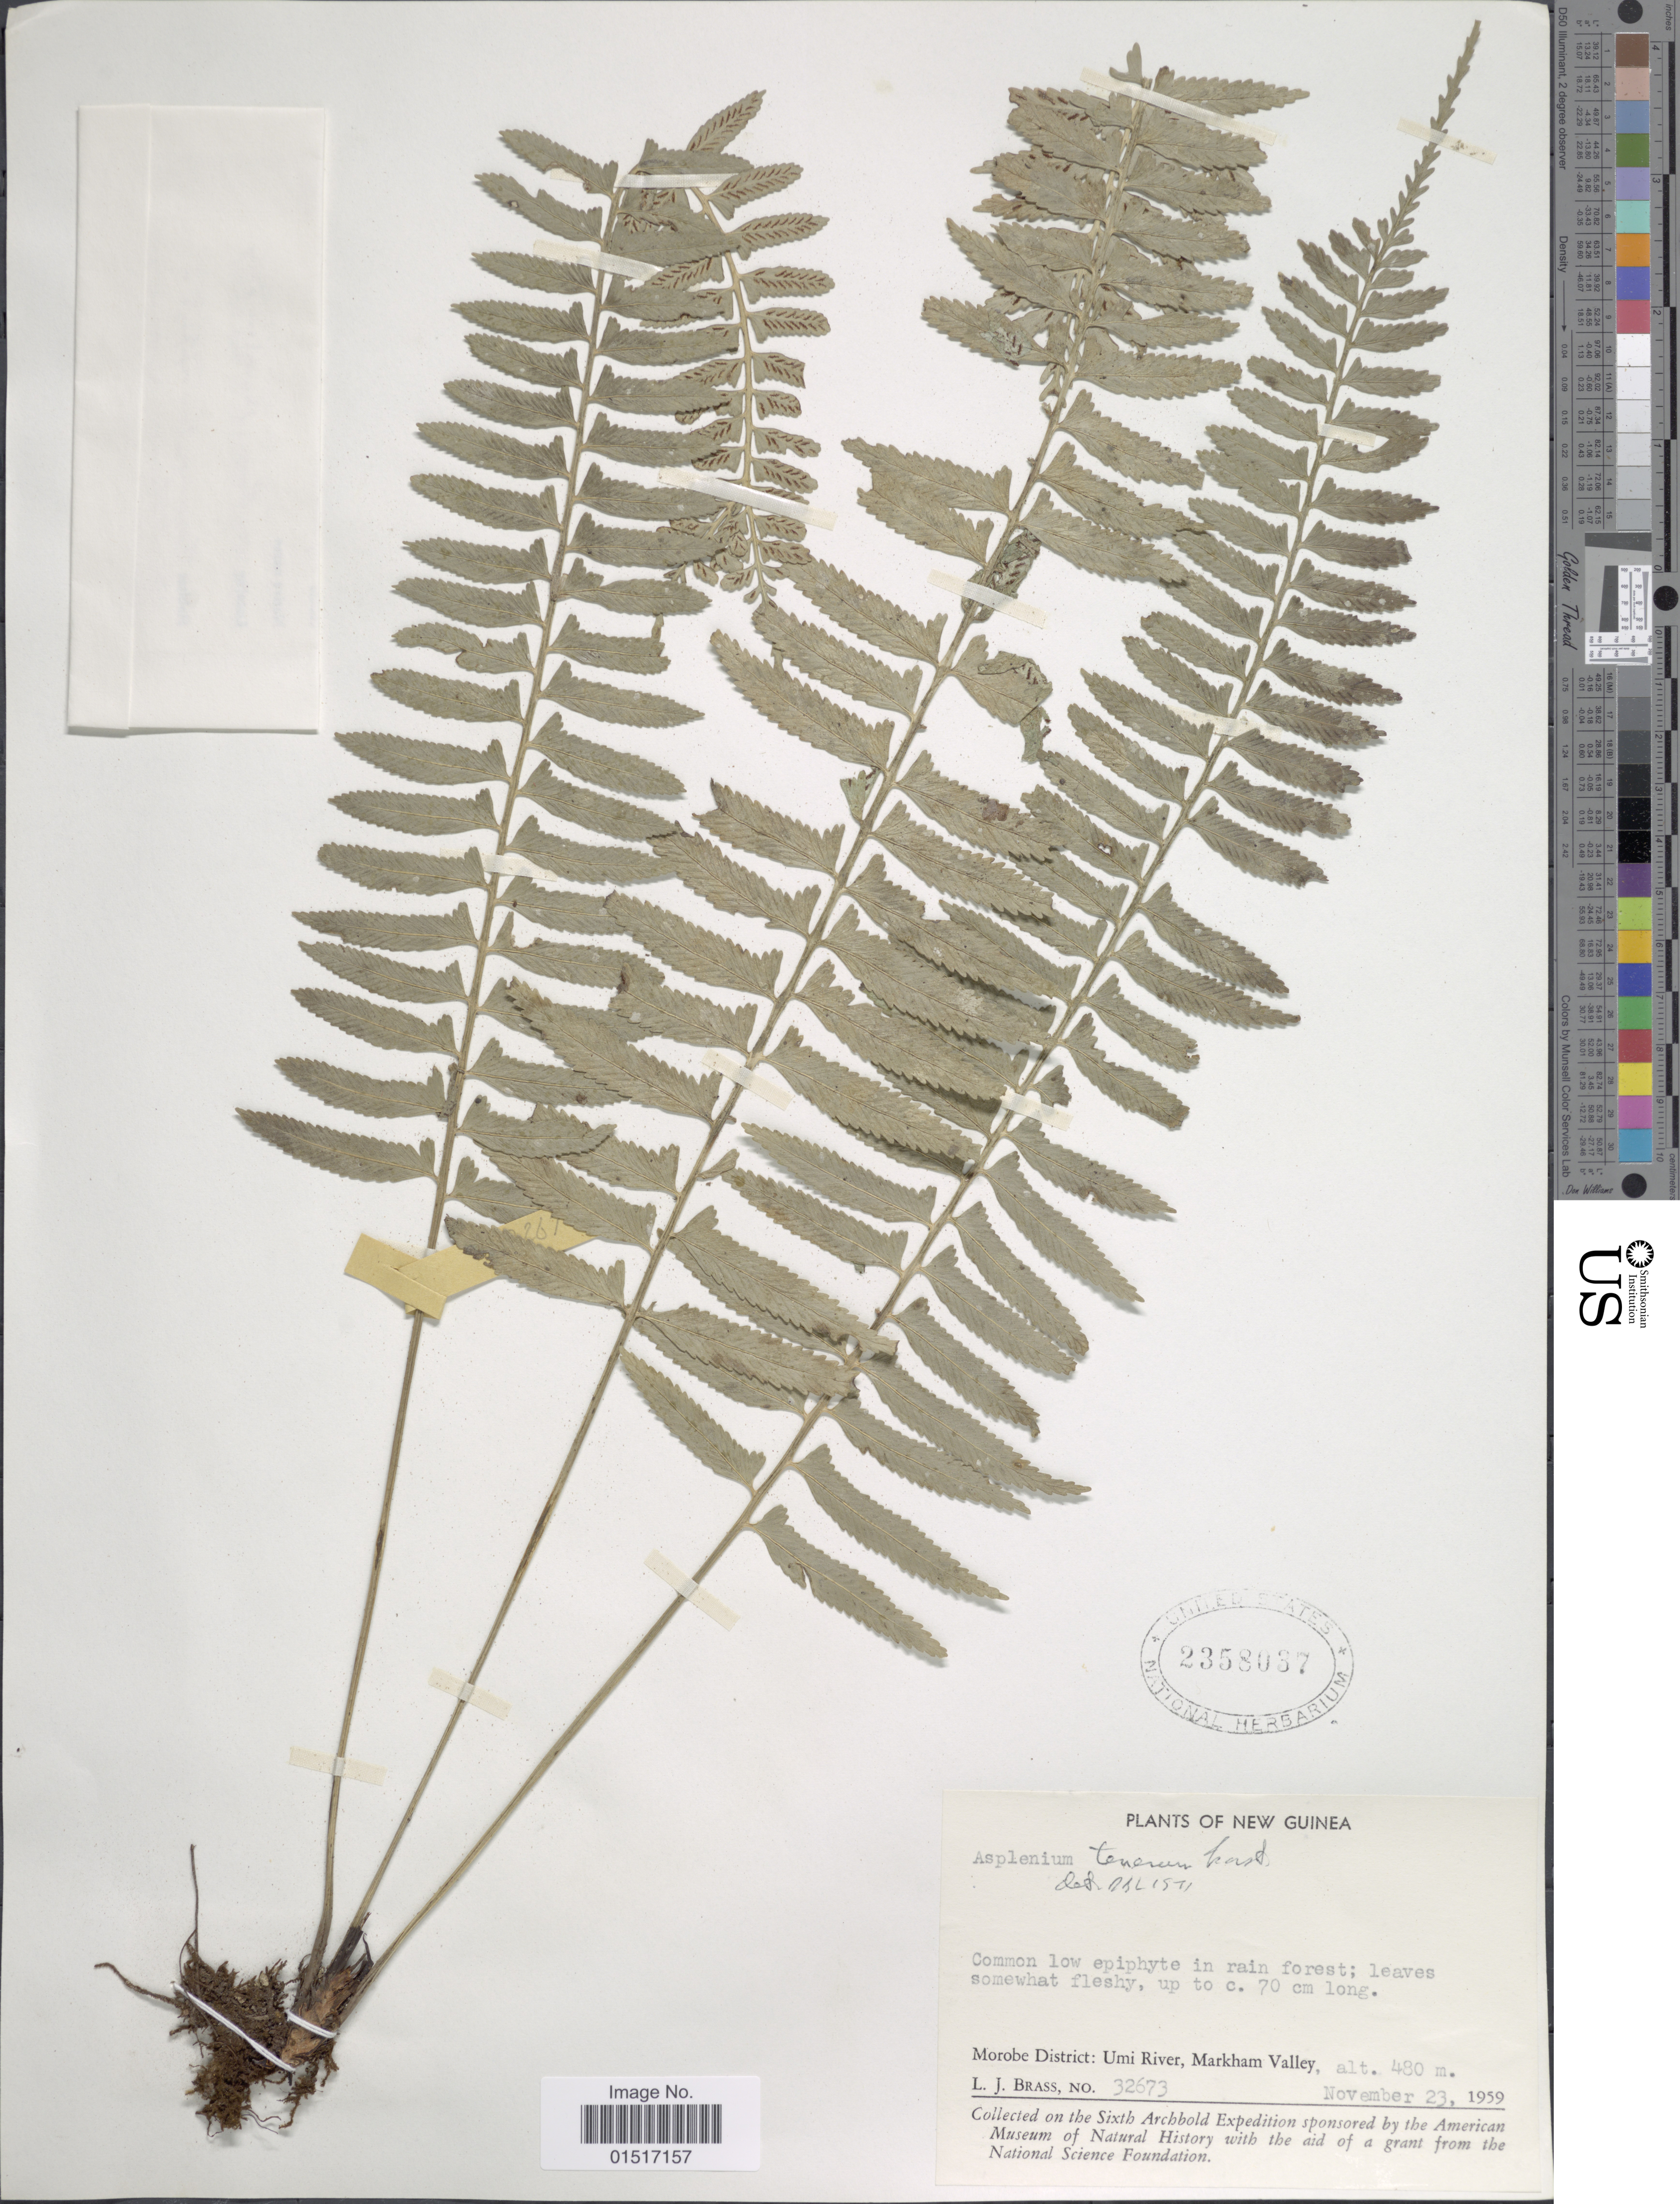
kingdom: Plantae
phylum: Tracheophyta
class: Polypodiopsida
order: Polypodiales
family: Aspleniaceae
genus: Asplenium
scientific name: Asplenium tenerum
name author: G. Forst.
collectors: L. J. Brass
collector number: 32673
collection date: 1959-11-23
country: Papua New Guinea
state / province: Morobe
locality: New Guinea. Umi River, Markham Valley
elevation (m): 480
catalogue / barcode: US 2358037